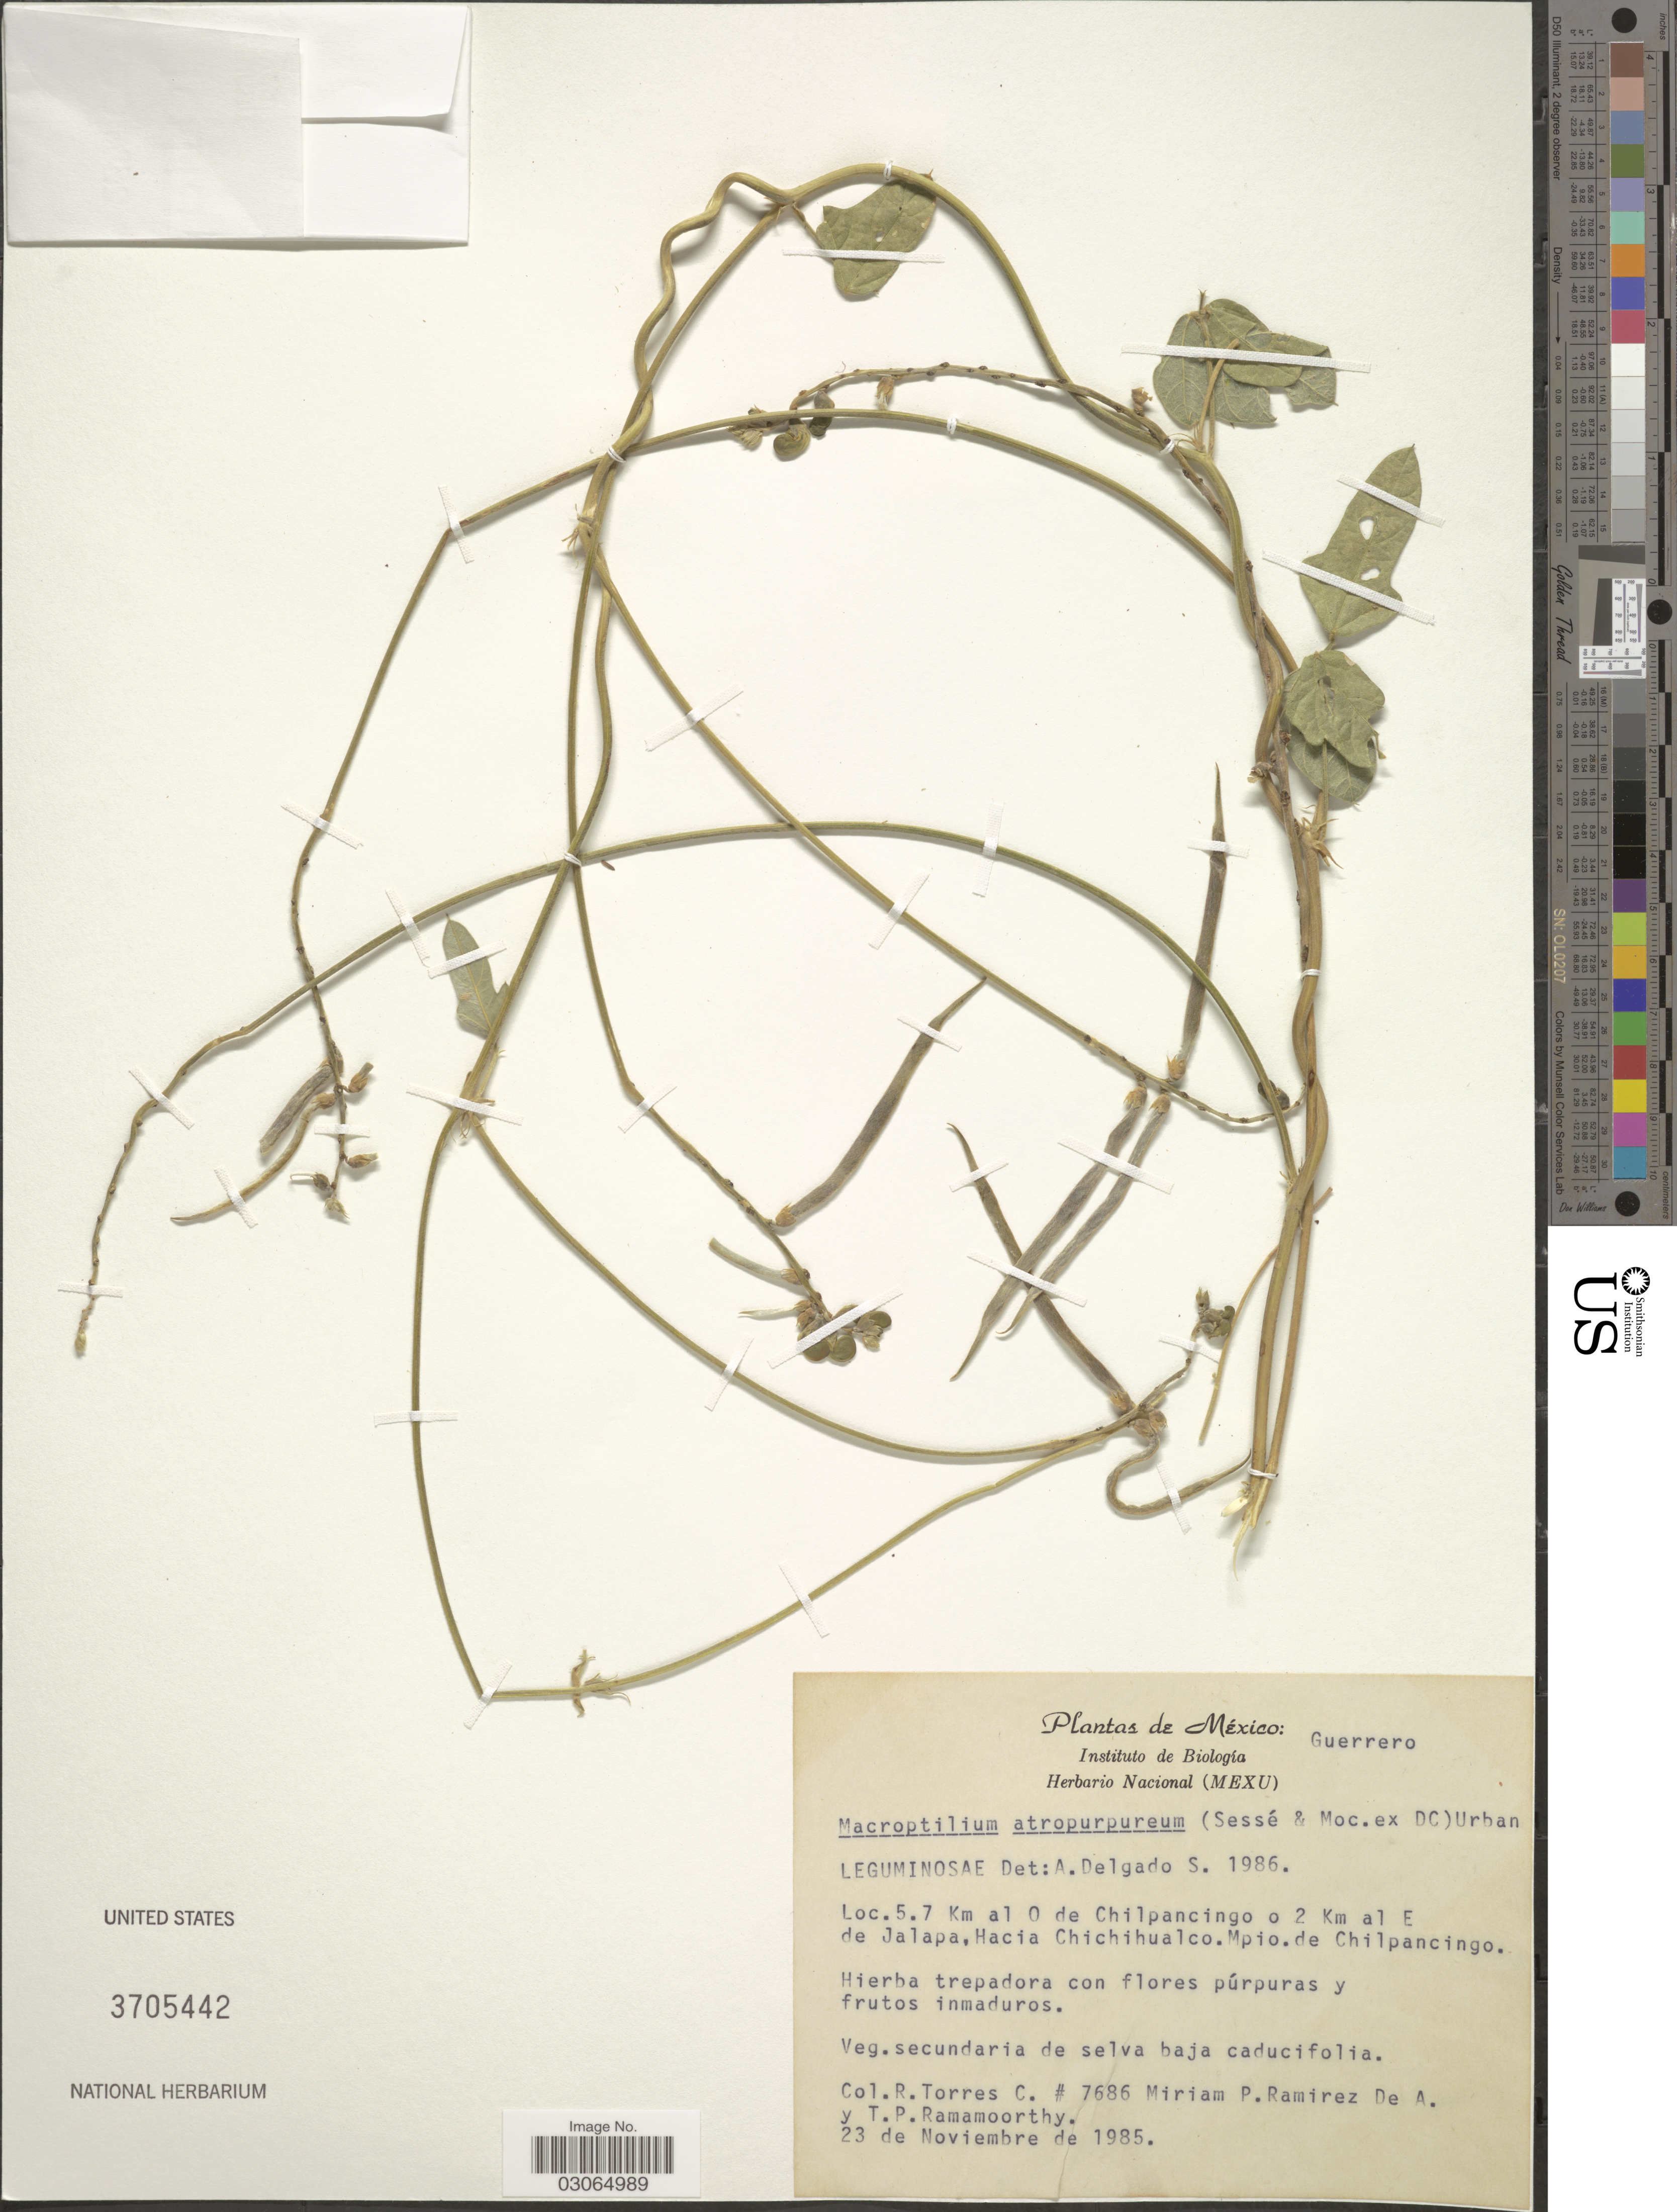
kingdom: Plantae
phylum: Tracheophyta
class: Magnoliopsida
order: Fabales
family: Fabaceae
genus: Macroptilium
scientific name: Macroptilium atropurpureum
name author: (DC.) Urb.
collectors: R. Torres C., M. Ramírez & T. P. Ramamoorthy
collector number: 7686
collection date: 1985-11-23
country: Mexico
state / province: Guerrero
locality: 5.7 Km al O de Chilpancingo o 2 Km al E de Jalapa, Hacia Chichihualco. Mpio. de Chilpancingo.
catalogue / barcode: US 3705442